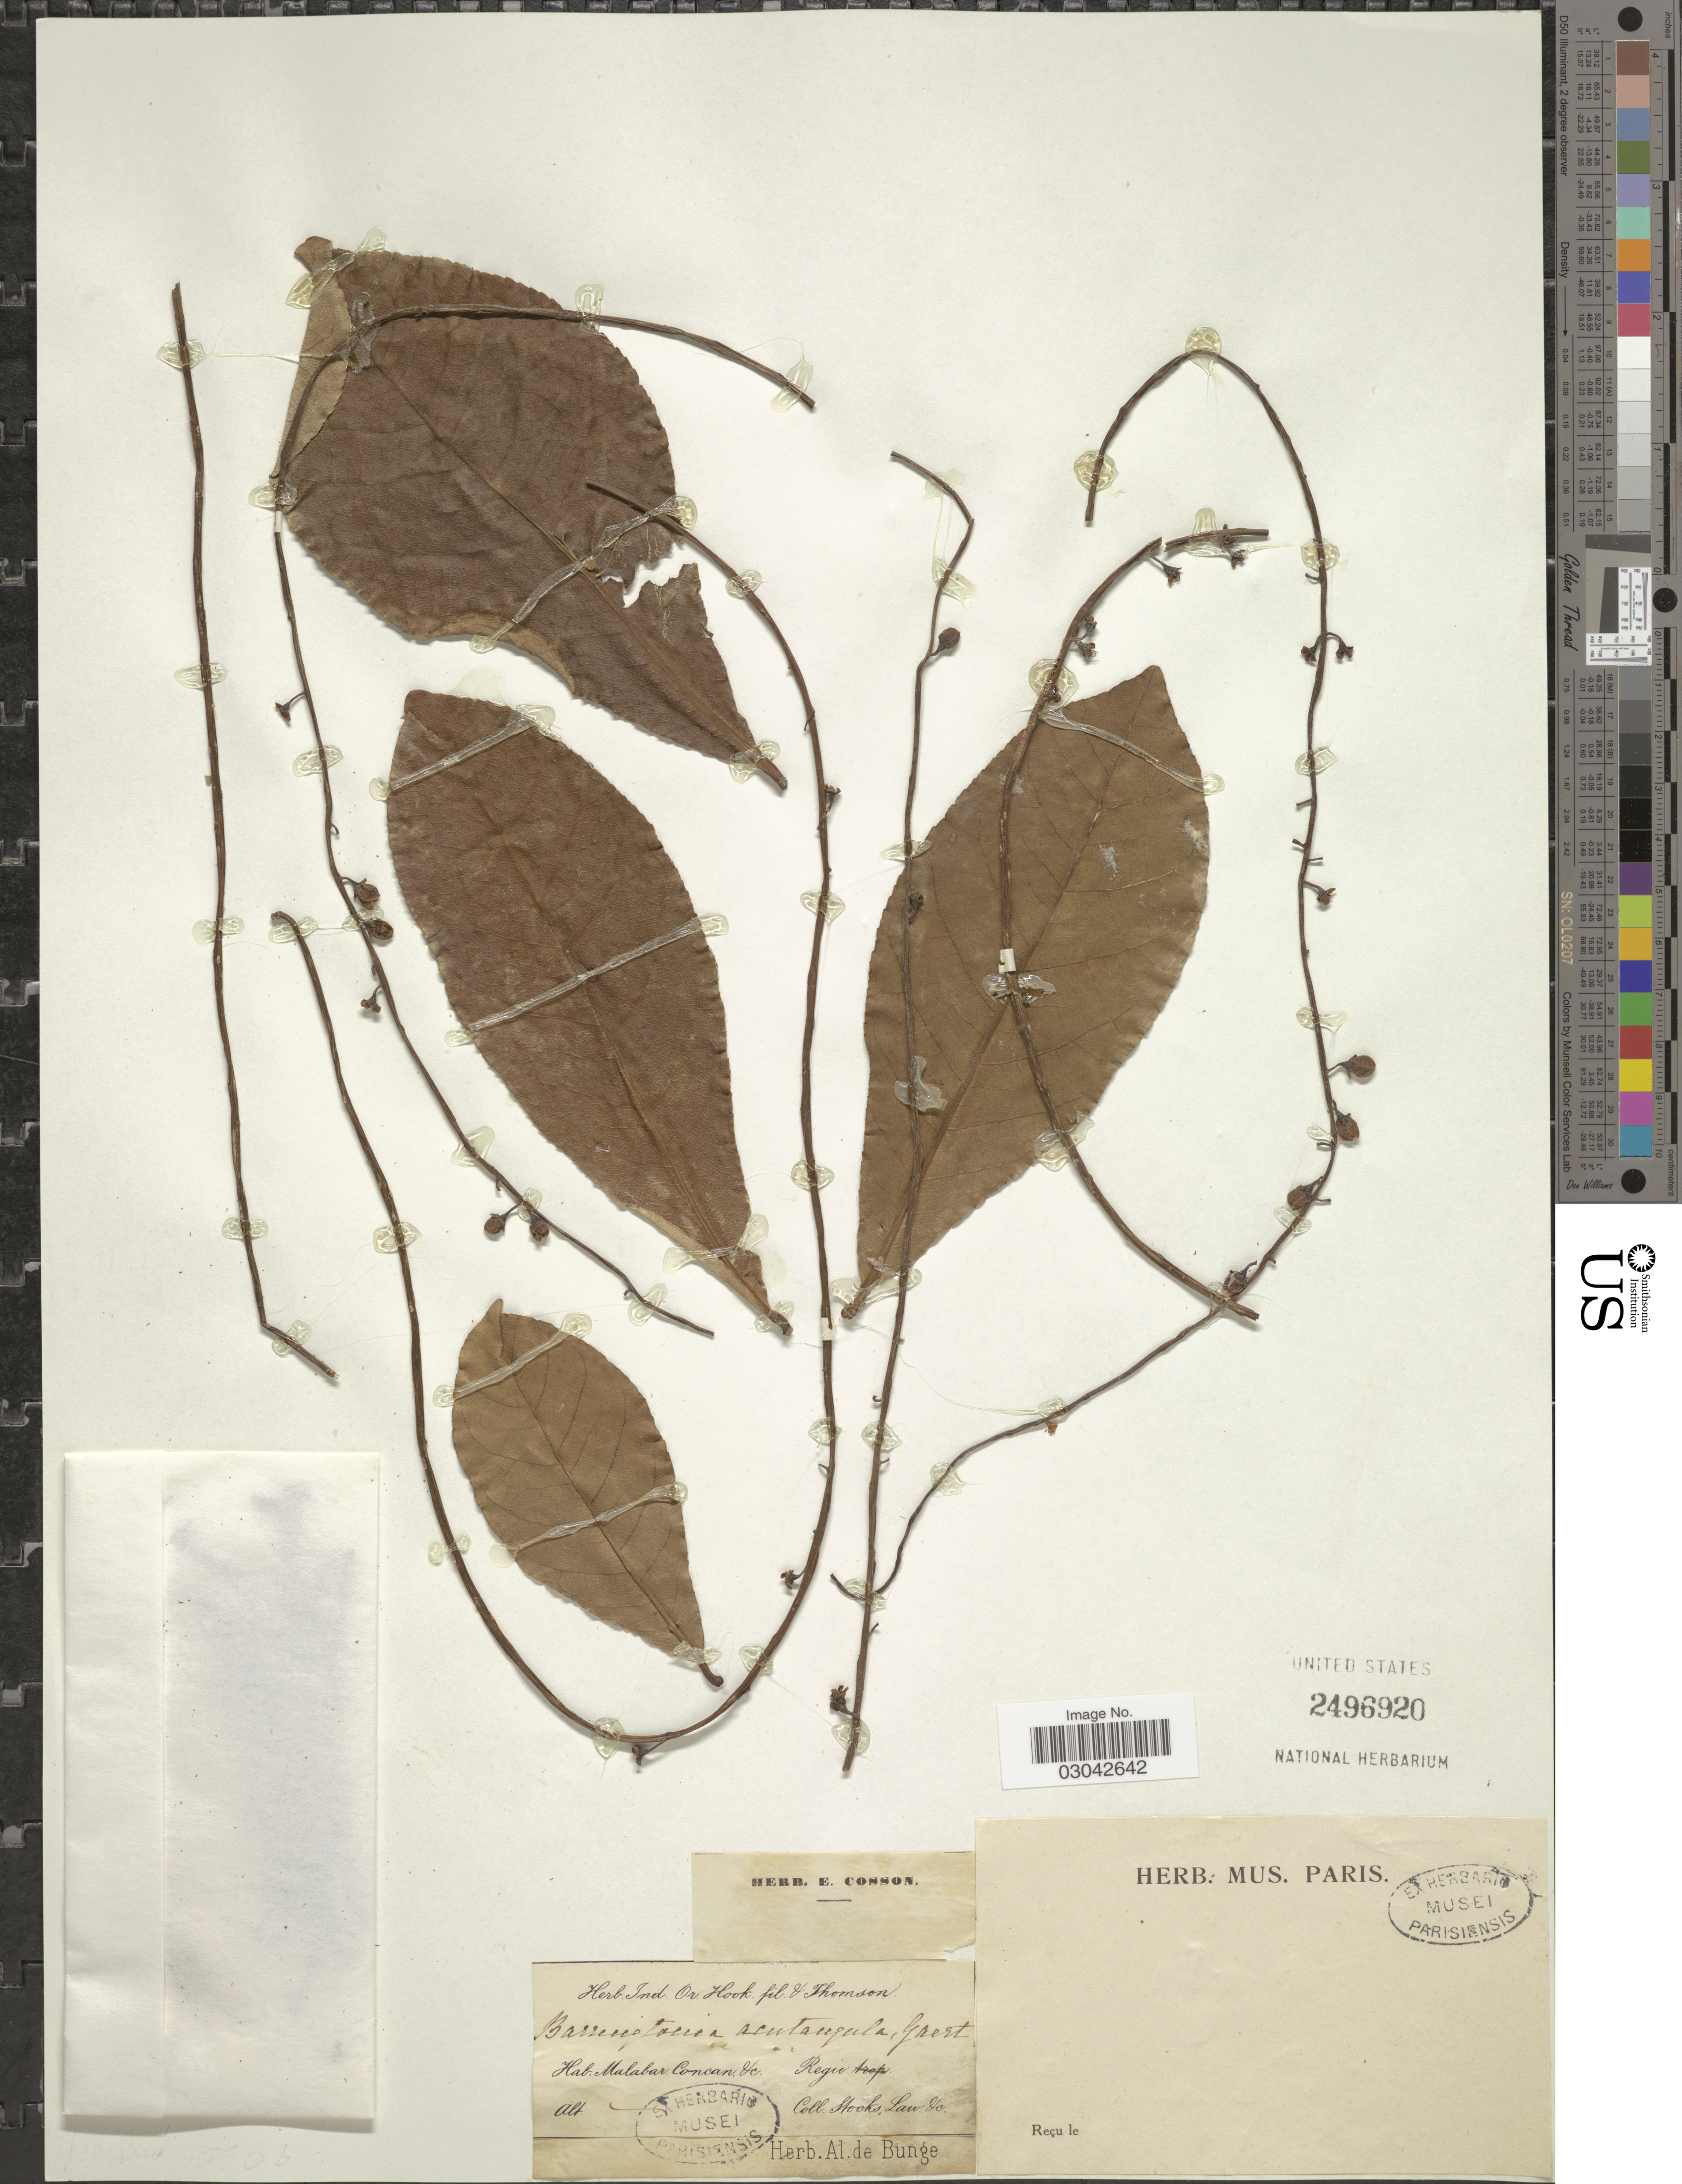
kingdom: Plantae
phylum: Tracheophyta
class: Magnoliopsida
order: Ericales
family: Lecythidaceae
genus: Barringtonia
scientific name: Barringtonia acutangula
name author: (L.) Gaertn.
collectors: Stocks, -- & -. Law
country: India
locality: Malabar Concan &c.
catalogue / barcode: US 2496920